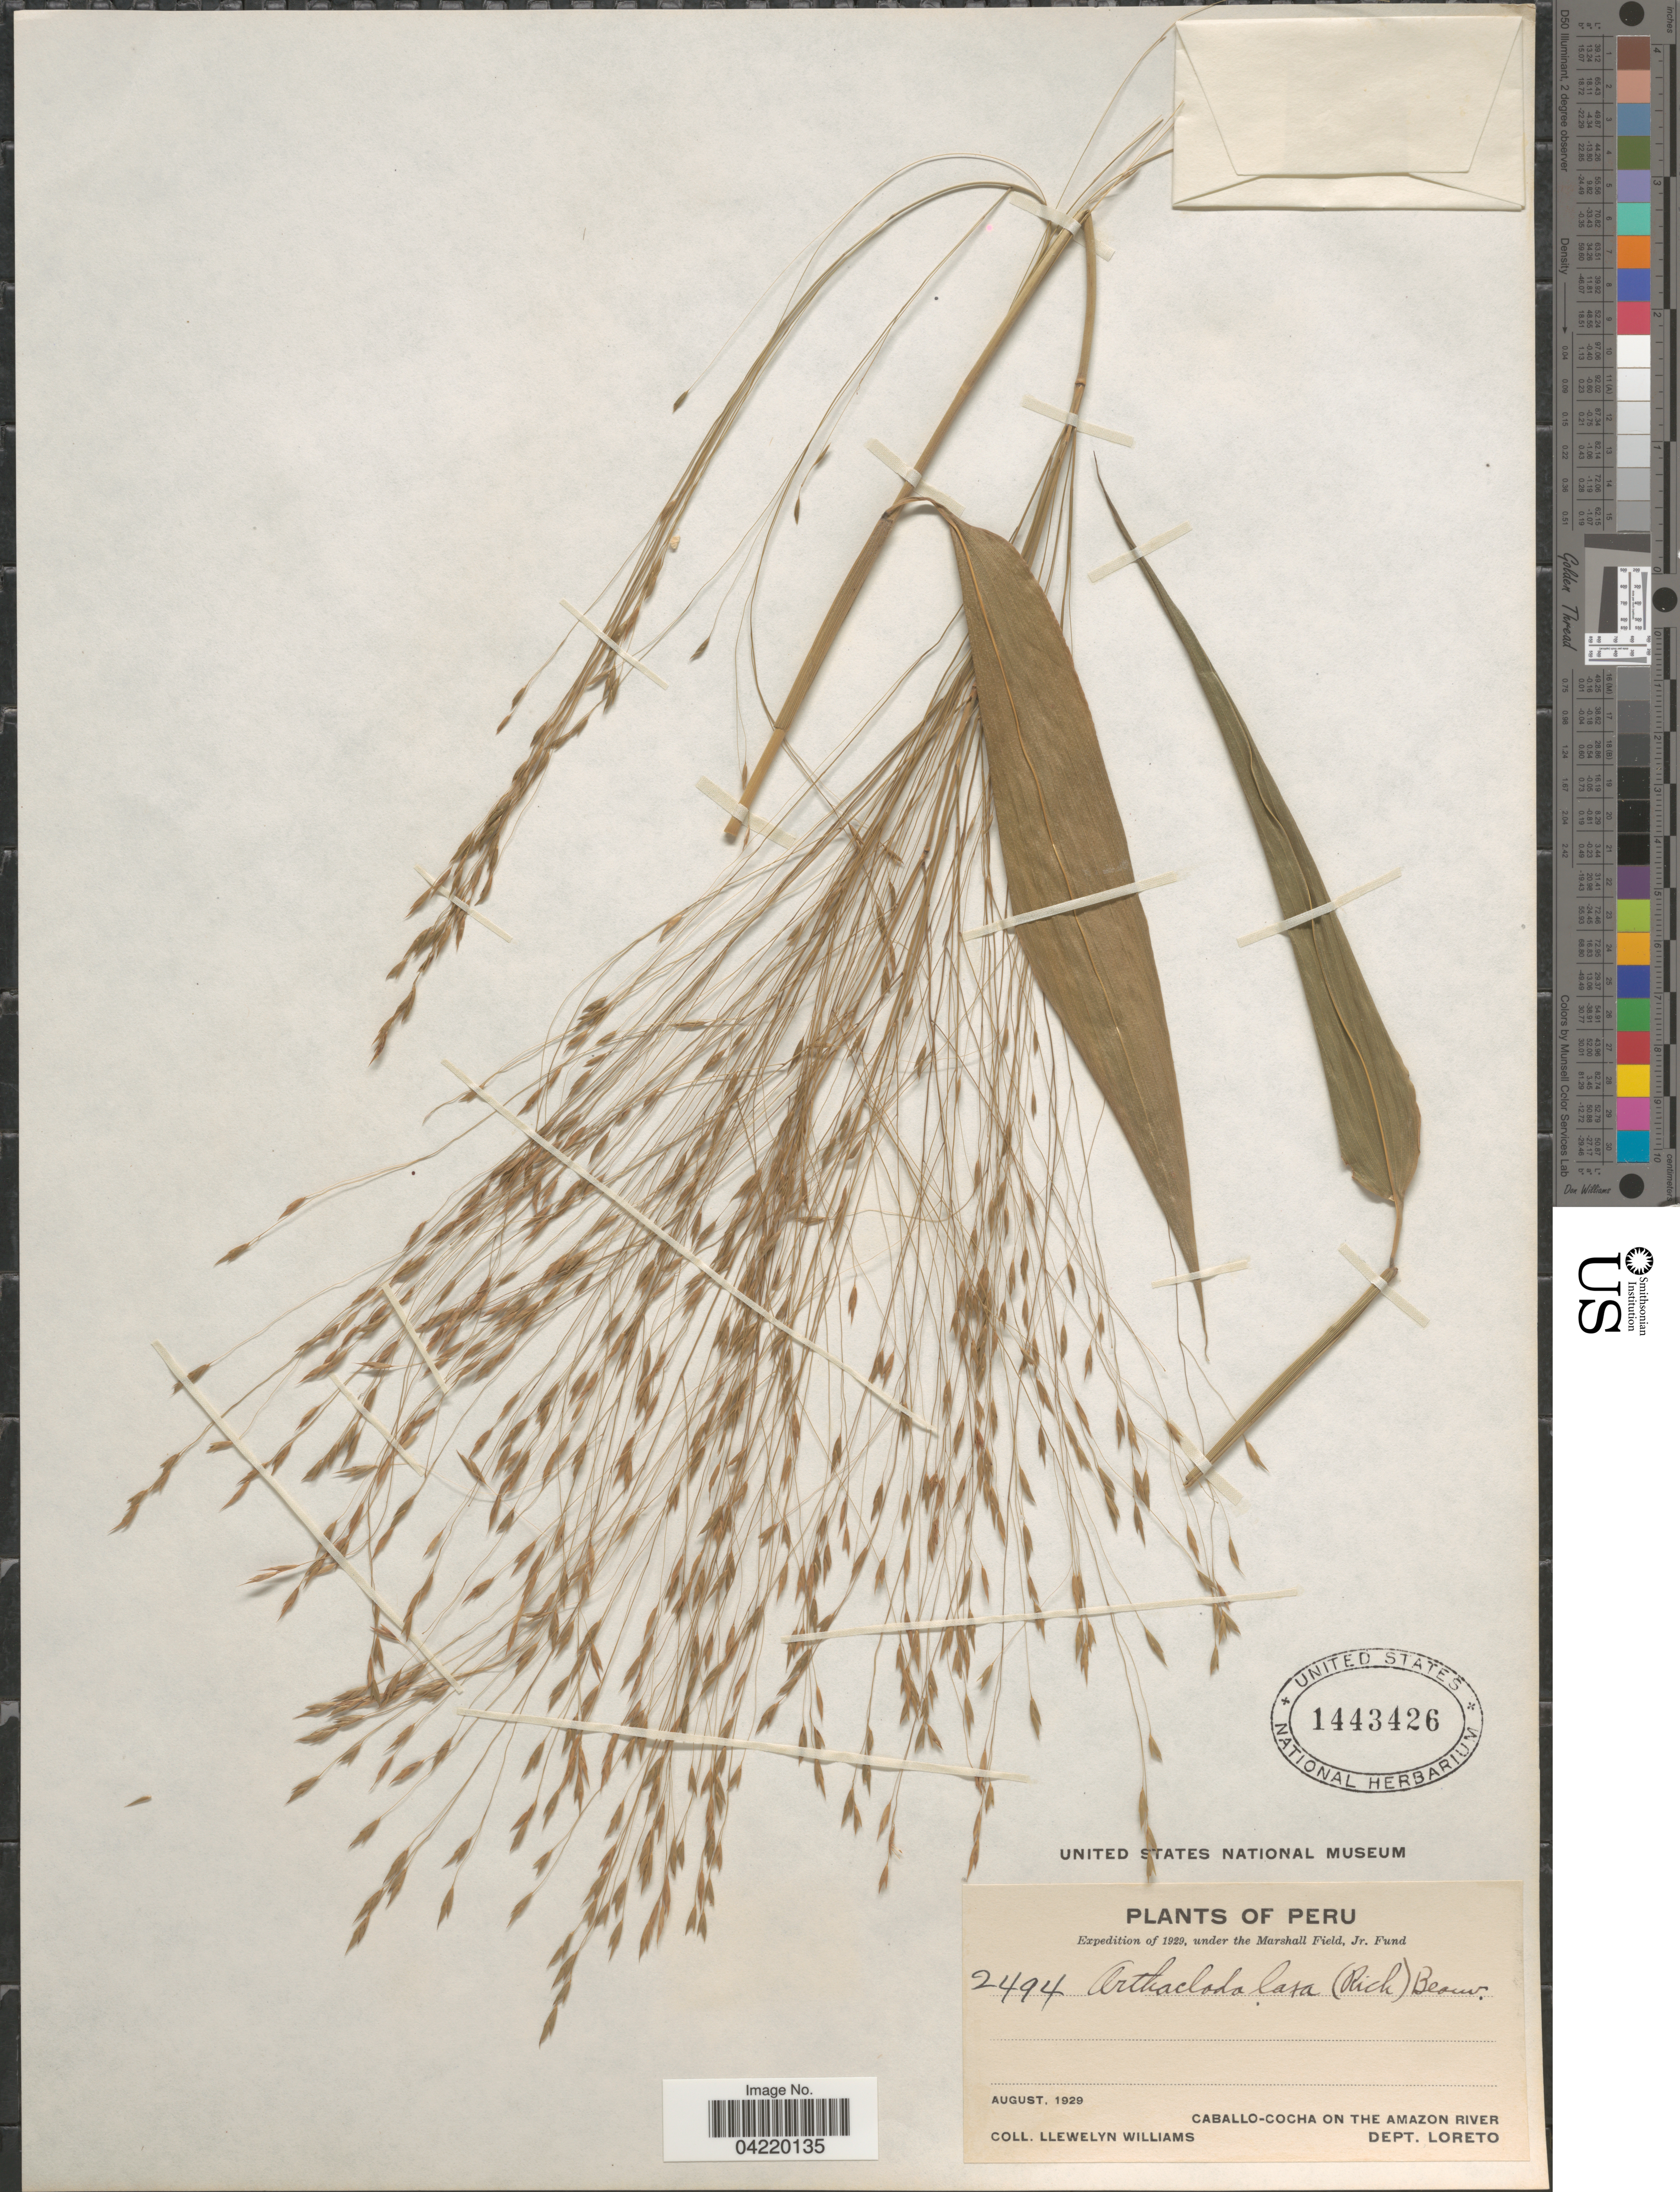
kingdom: Plantae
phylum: Tracheophyta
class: Liliopsida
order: Poales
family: Poaceae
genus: Orthoclada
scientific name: Orthoclada laxa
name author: P. Beauv.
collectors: Ll. Williams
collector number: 2494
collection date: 1929-08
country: Peru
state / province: Loreto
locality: Expedition of 1929, under the Marshall Field, Jr. Fund. Caballo-Cocha on the Amazon River. Dept. Loreto.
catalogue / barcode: US 1443426